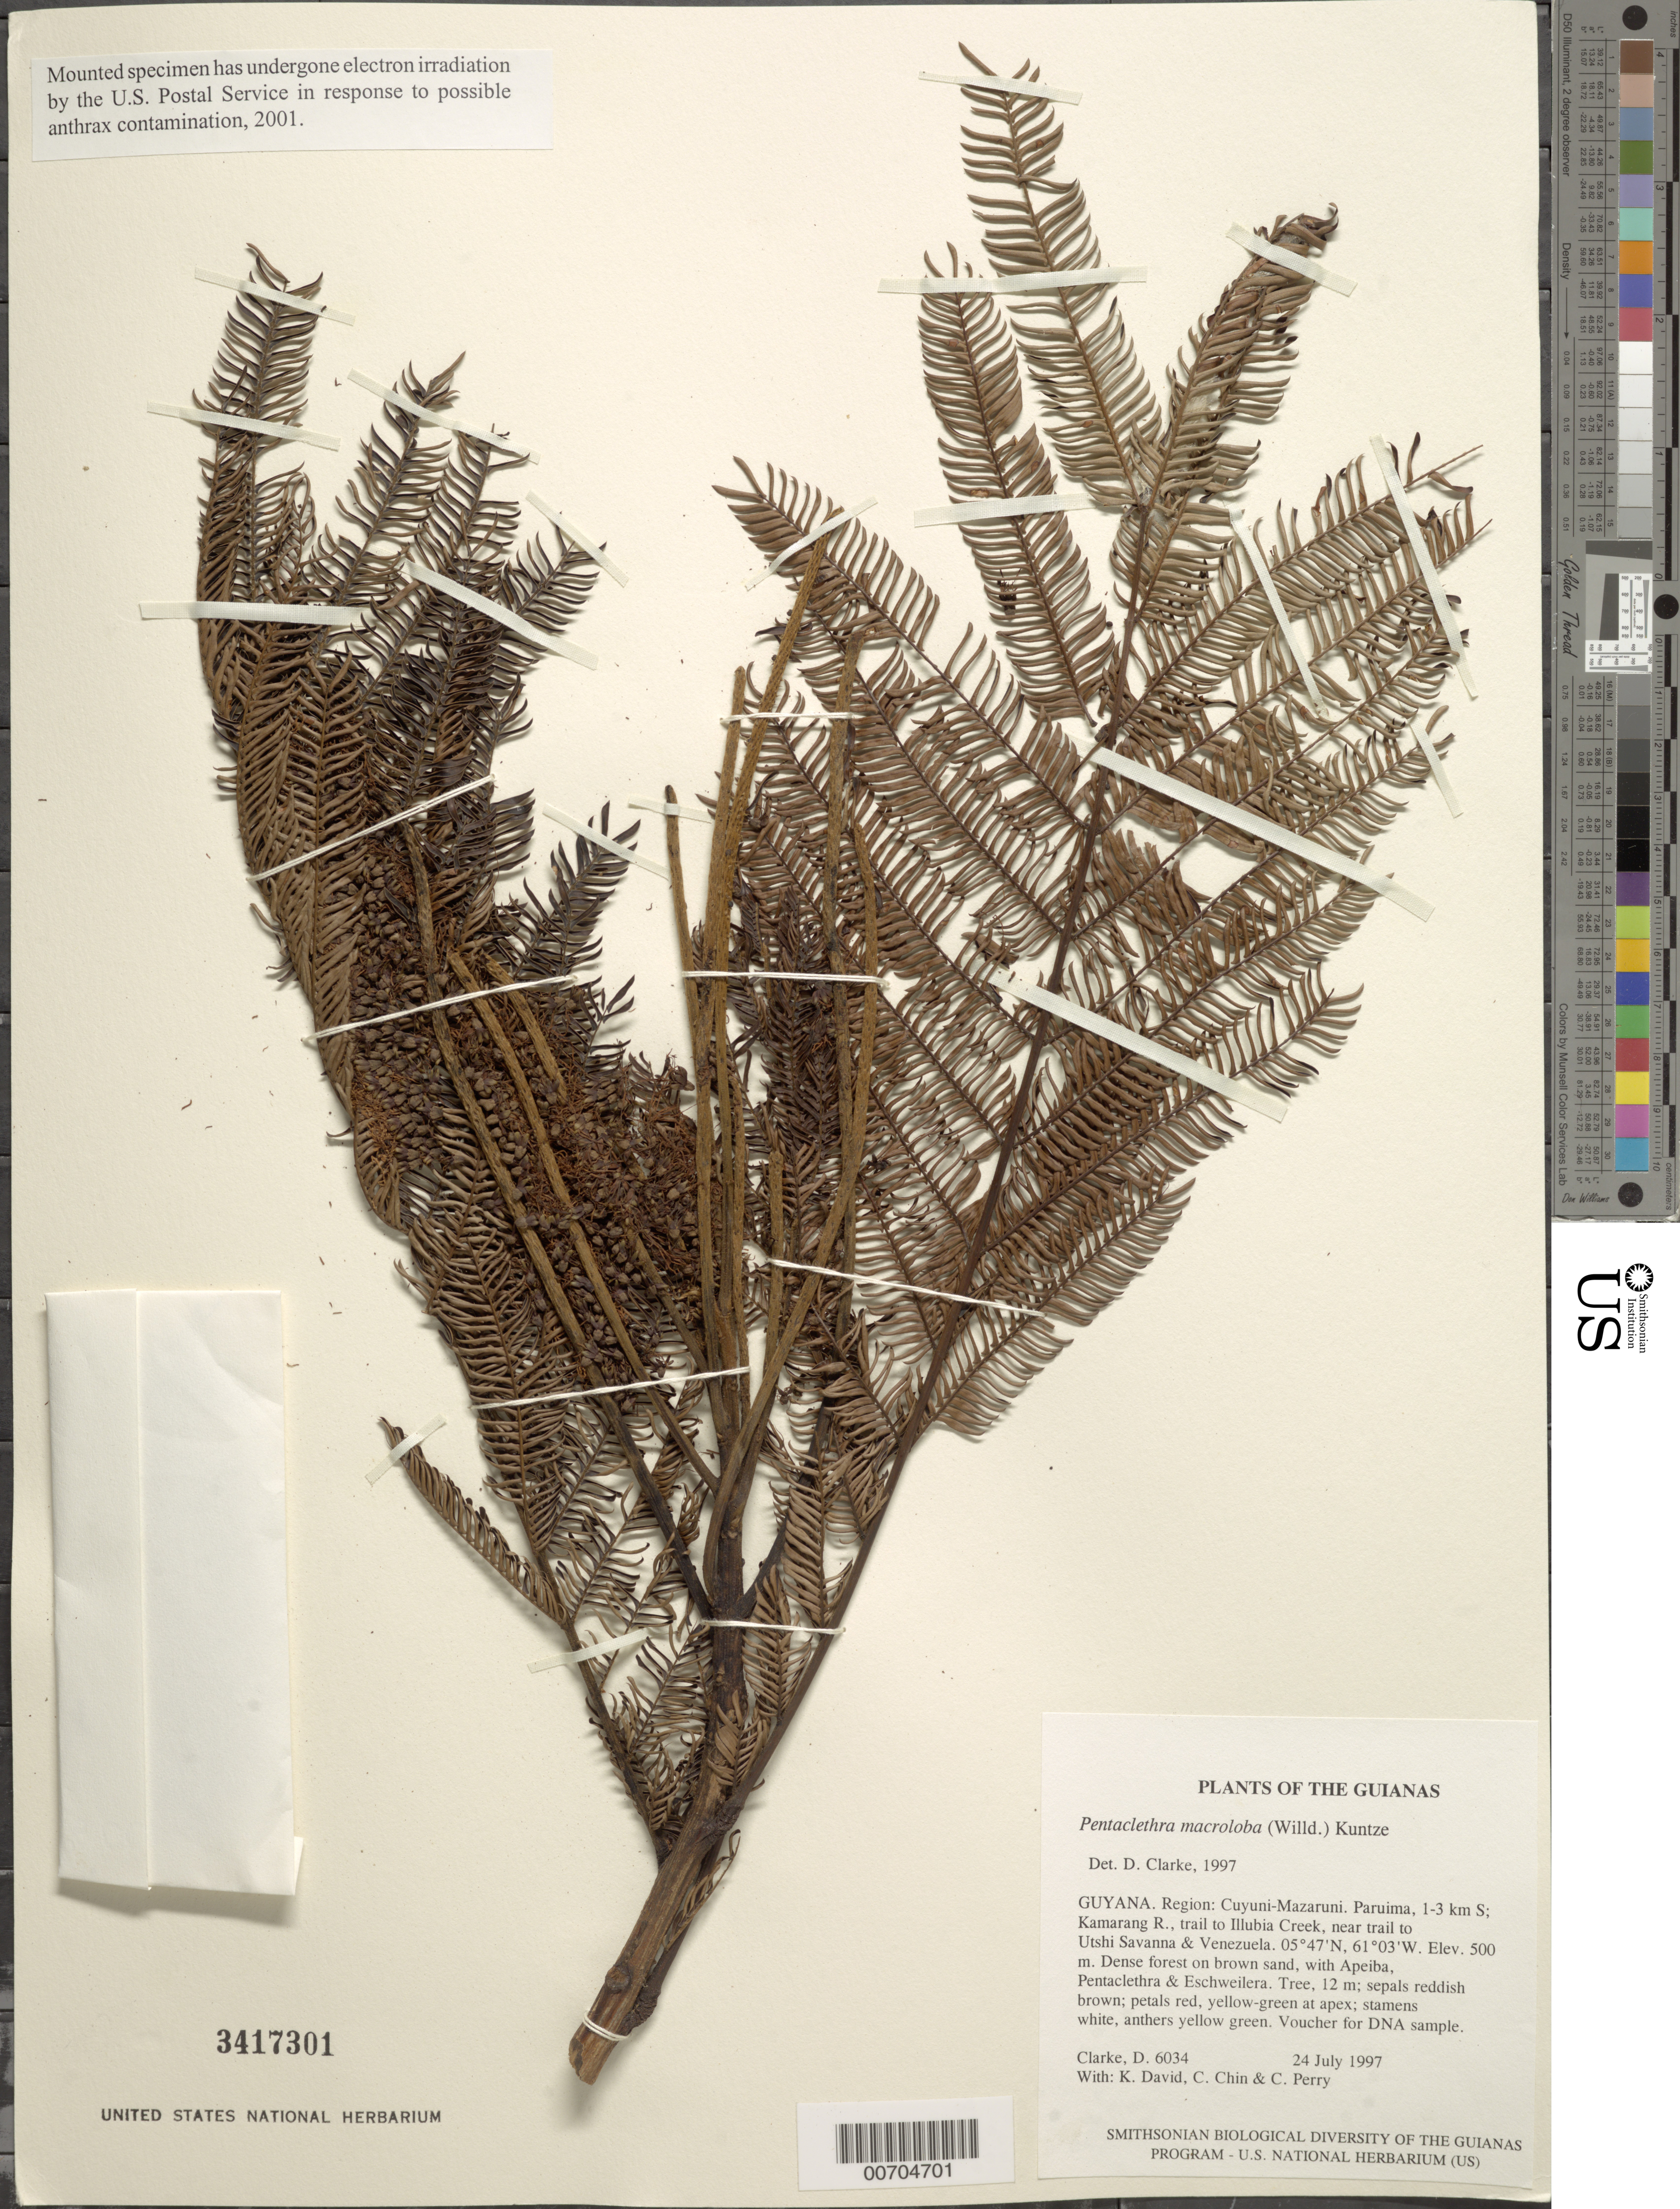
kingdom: Plantae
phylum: Tracheophyta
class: Magnoliopsida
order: Fabales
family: Fabaceae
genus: Pentaclethra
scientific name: Pentaclethra macroloba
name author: (Willd.) Kuntze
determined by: Clarke, H. D., University of North Carolina (Asheville)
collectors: H. D. Clarke, K. David, C. Chin & C. Perry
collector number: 6034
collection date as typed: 24 July 1997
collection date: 1997-07-24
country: Guyana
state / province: Cuyuni-Mazaruni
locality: Paruima, 1-3 km S; Kamarang R., trail to Illubia Creek, near trail to Utshi Savanna & Venezuela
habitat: Dense forest on brown sand, with Apeiba, Pentaclethra & Eschweilera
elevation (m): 500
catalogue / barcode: US 3417301